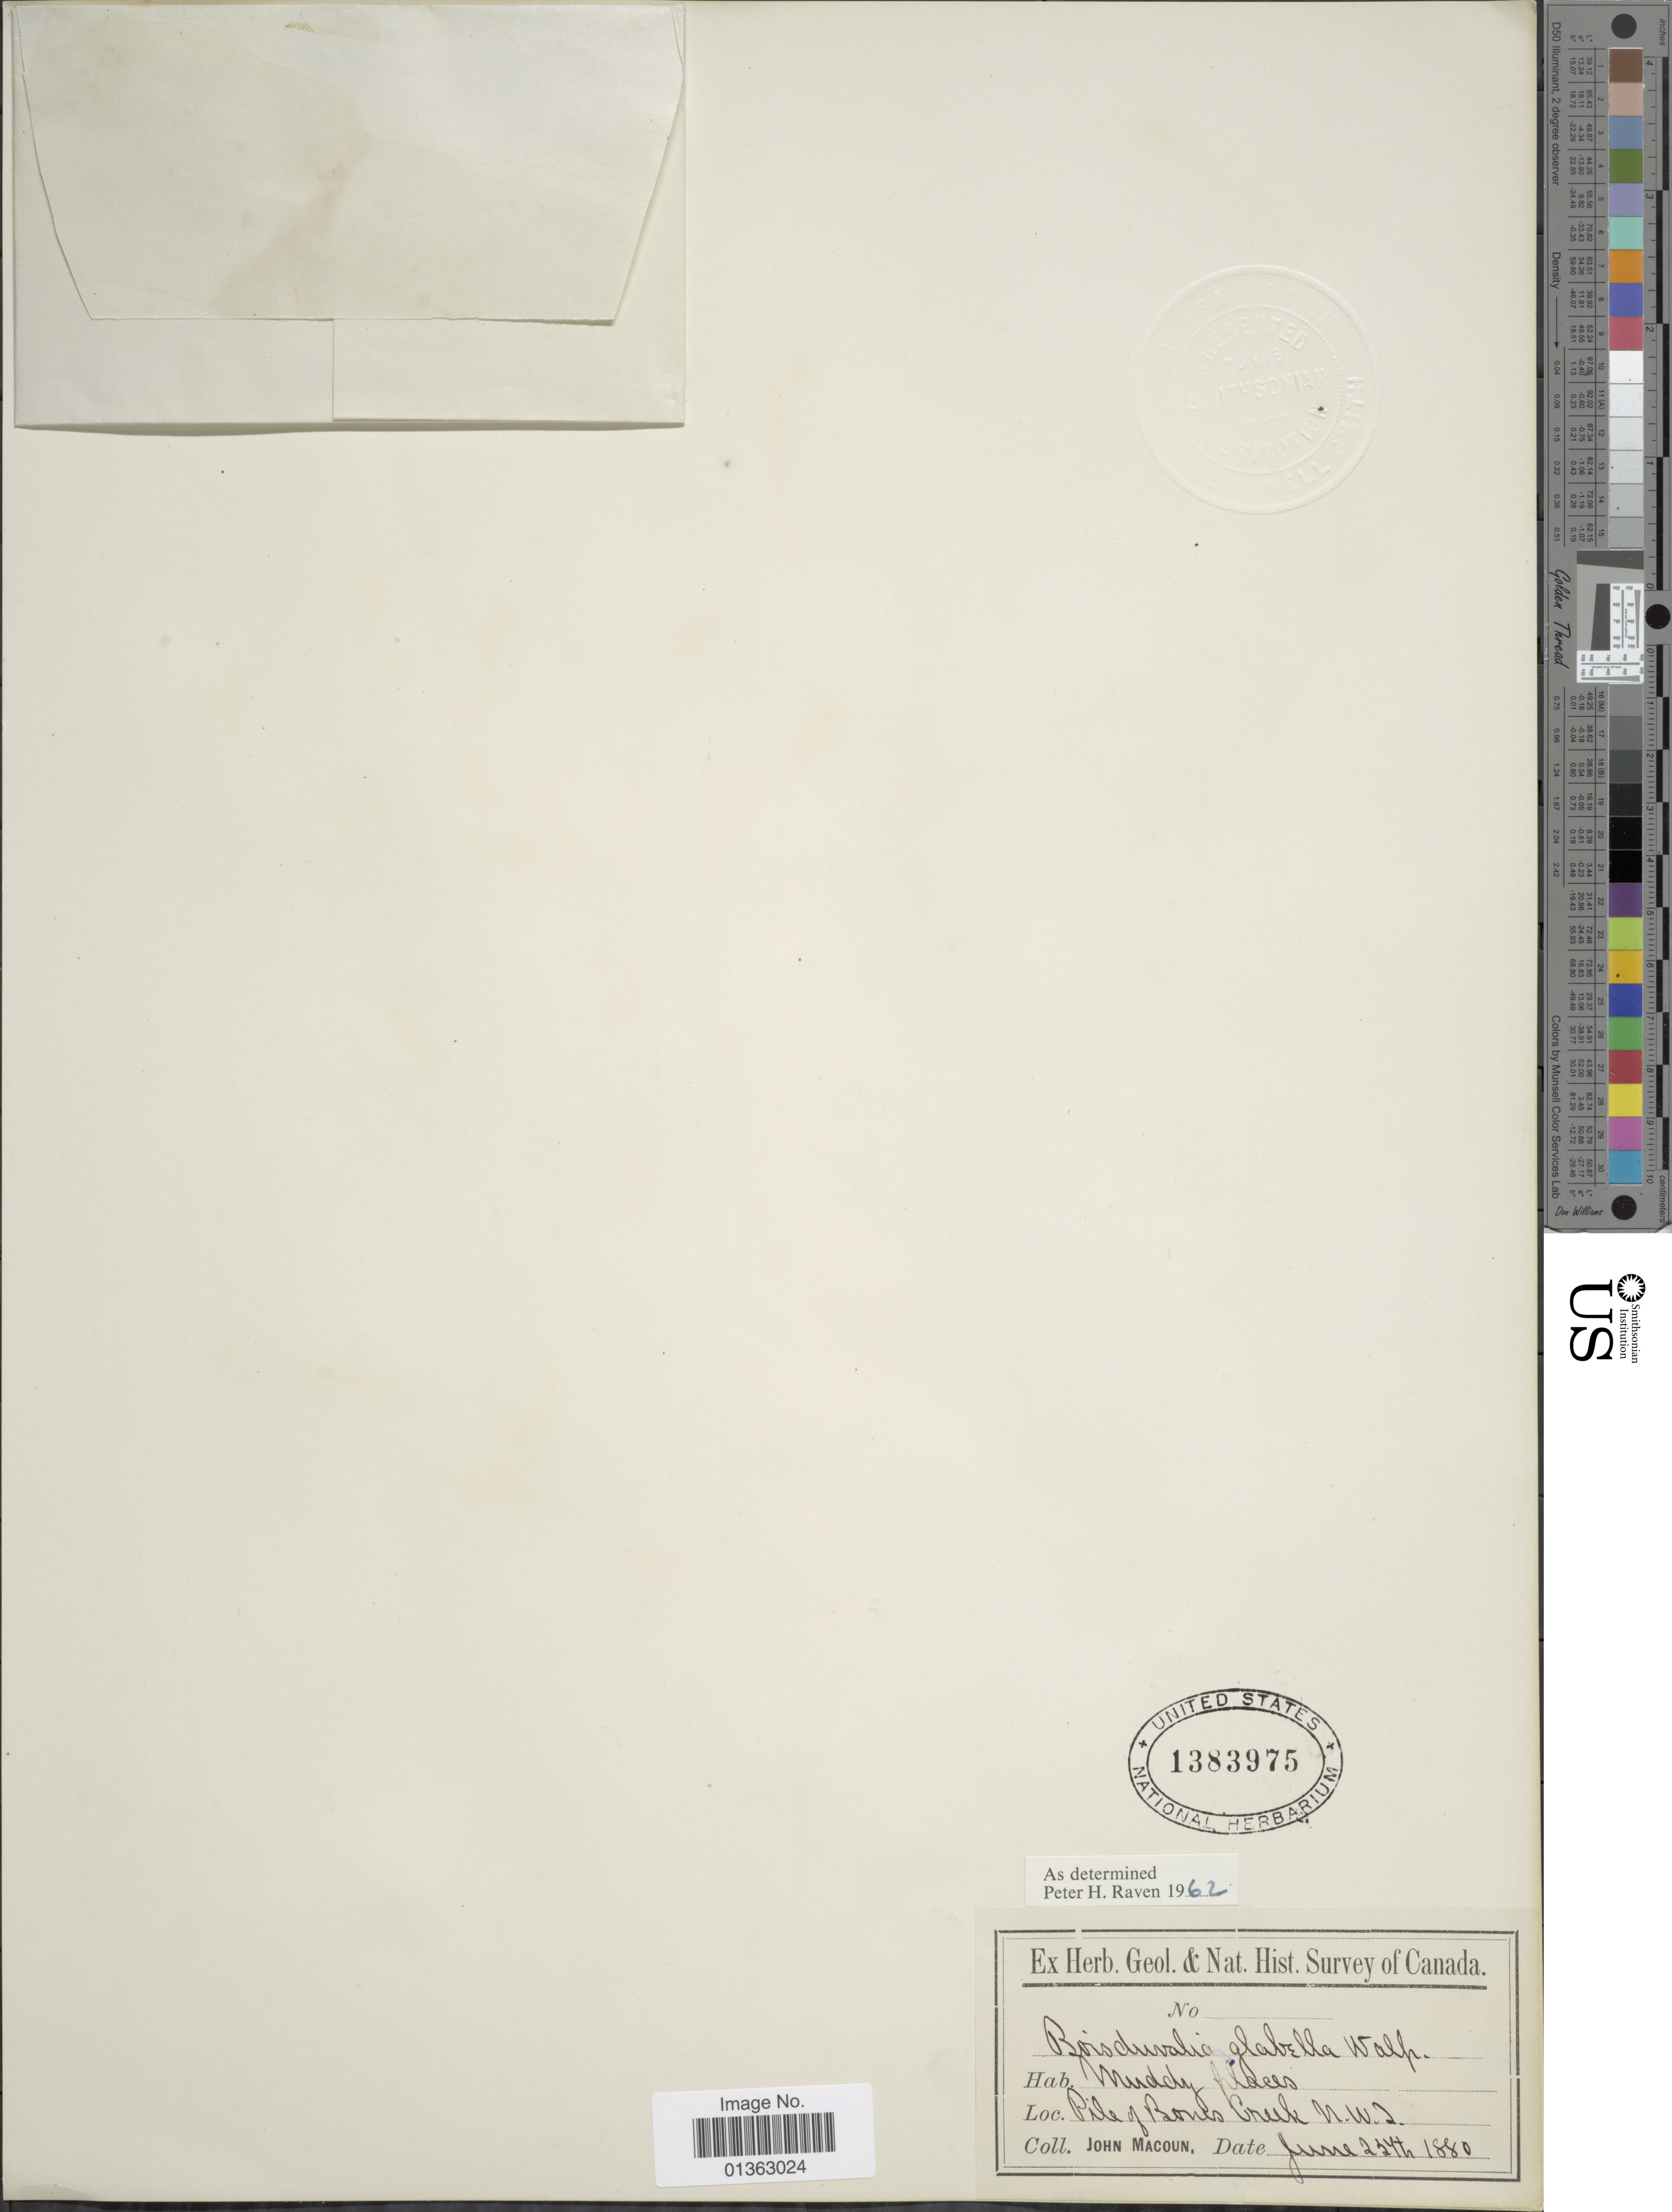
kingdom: Plantae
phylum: Tracheophyta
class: Magnoliopsida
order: Myrtales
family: Onagraceae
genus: Epilobium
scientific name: Epilobium campestre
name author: (Jeps.) Hoch & W.L. Wagner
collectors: J. Macoun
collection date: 1880-06-23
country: Canada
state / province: Northwest Territories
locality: Pile of Bones Creek, N.W.T.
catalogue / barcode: US 1383975